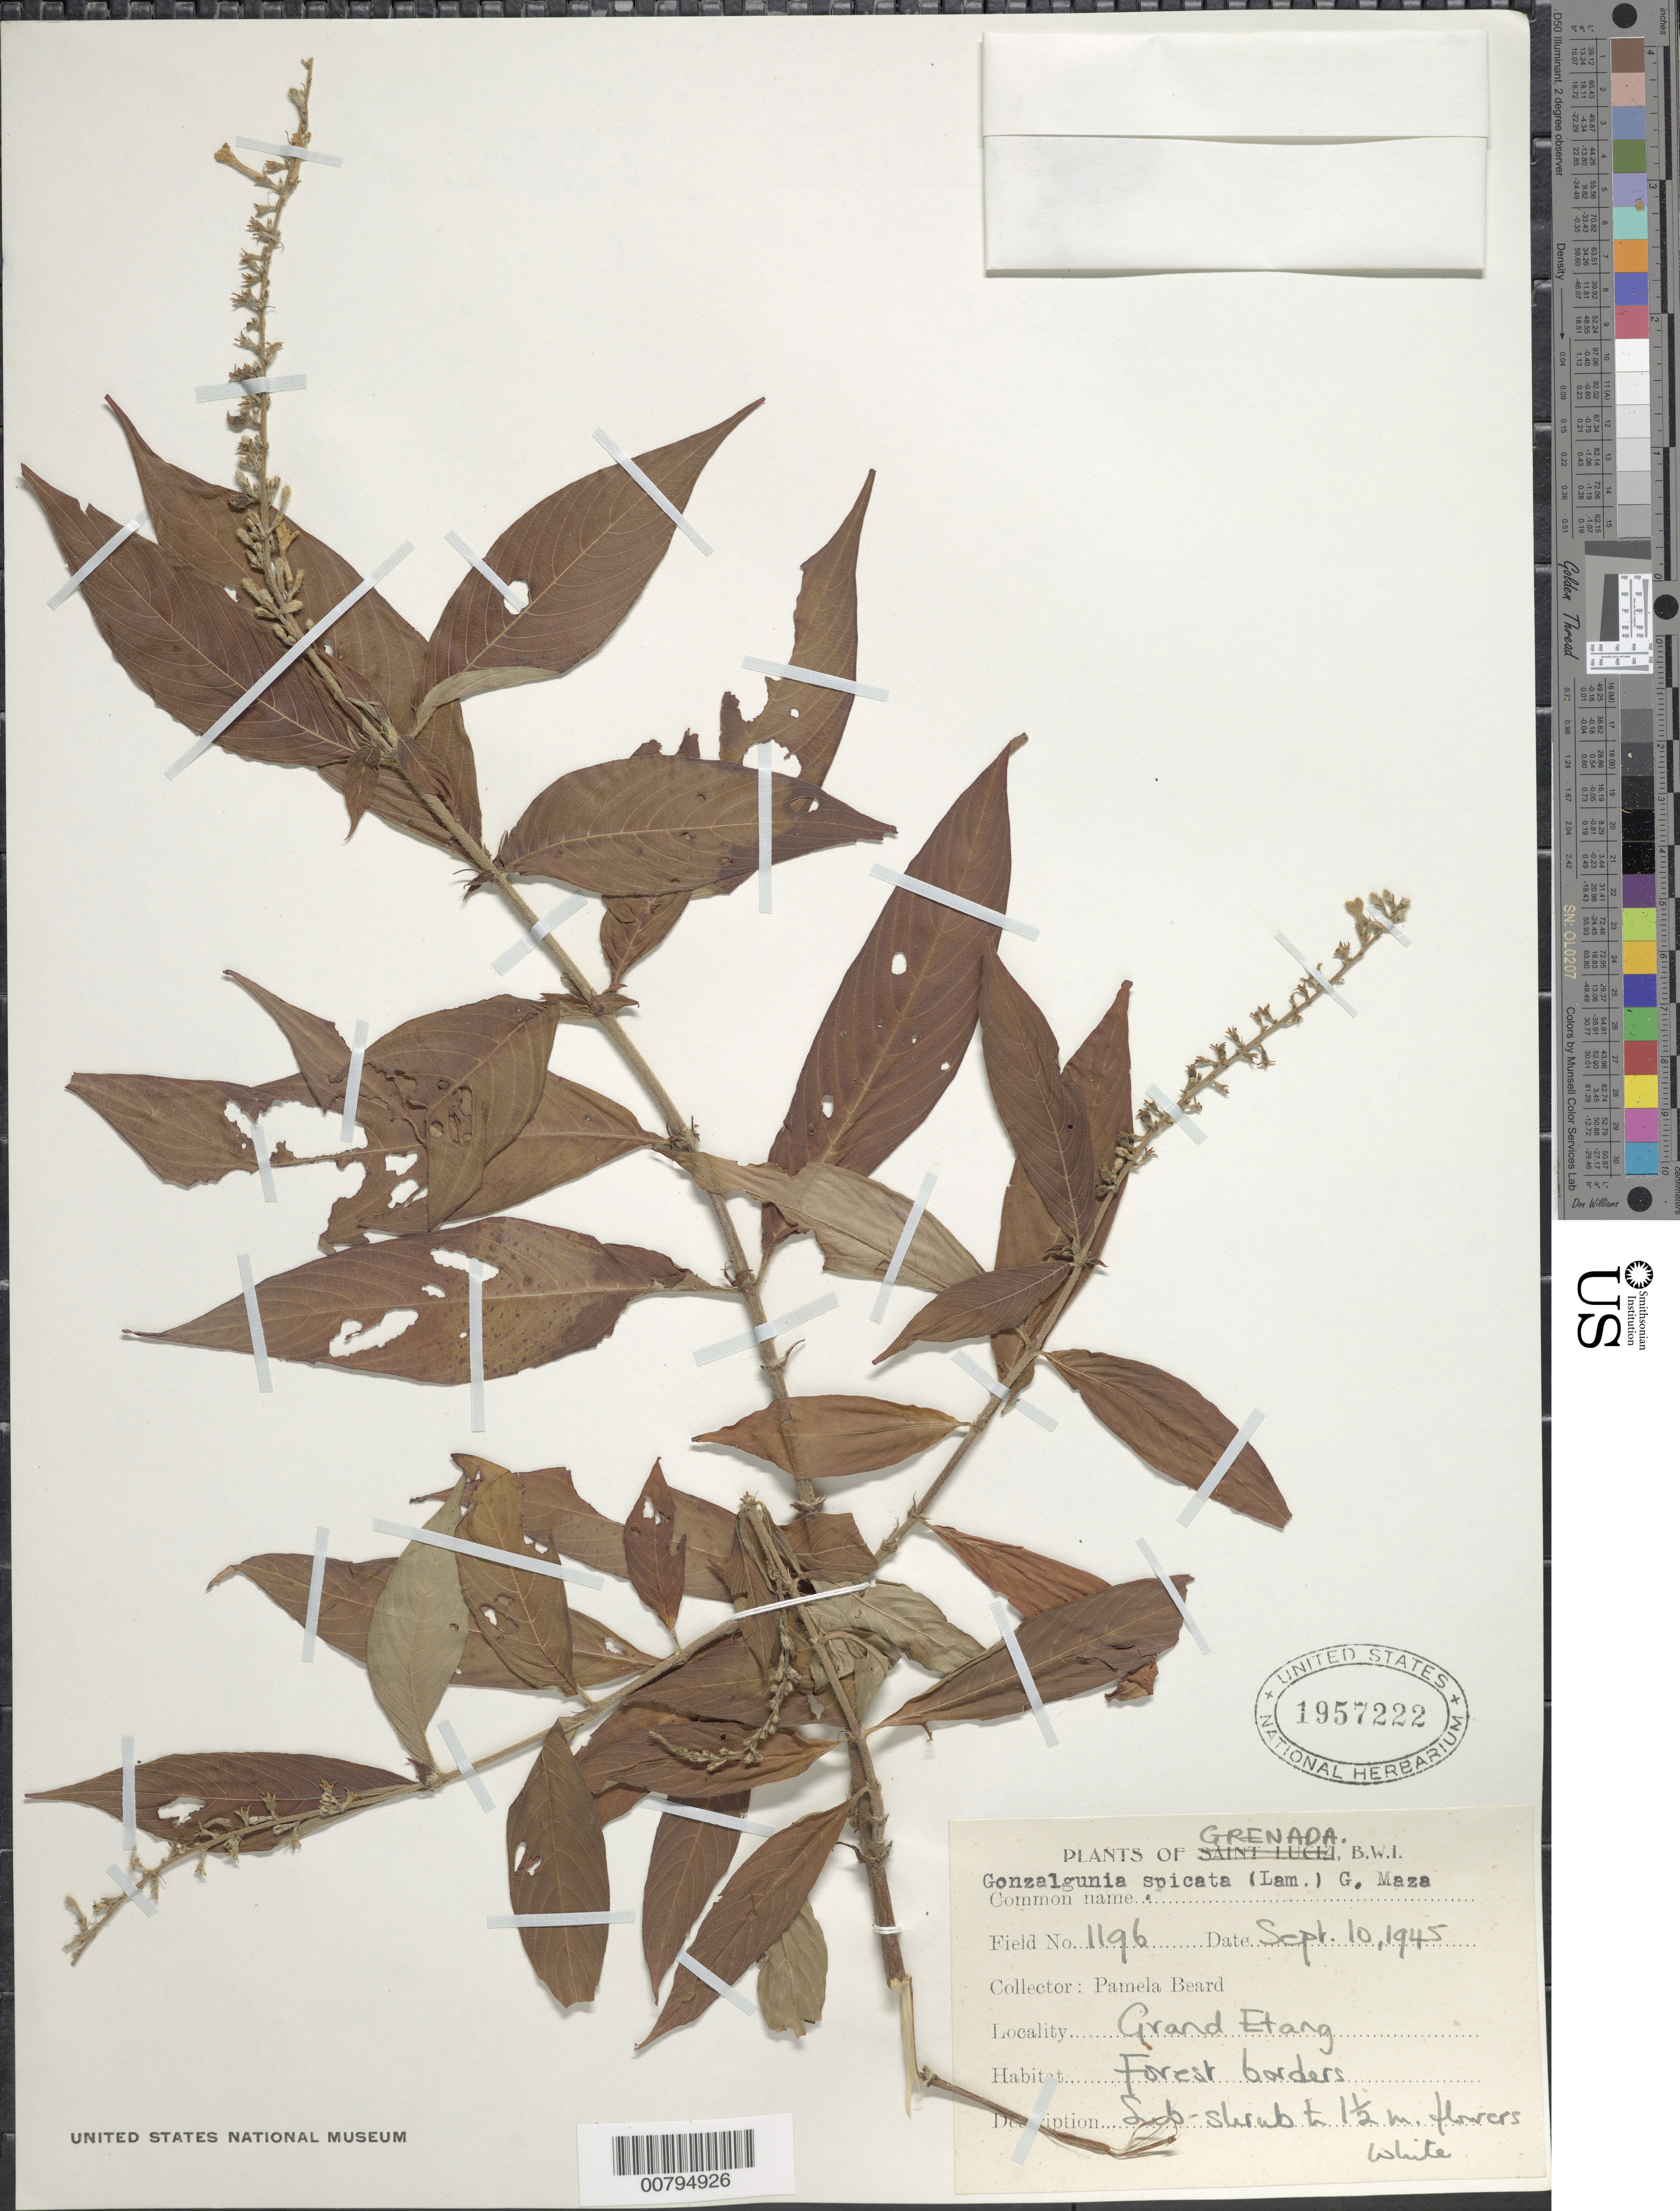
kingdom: Plantae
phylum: Tracheophyta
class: Magnoliopsida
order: Gentianales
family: Rubiaceae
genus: Gonzalagunia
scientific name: Gonzalagunia hirsuta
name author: Schum.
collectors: P. Beard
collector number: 1196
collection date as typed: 10 Sep 1945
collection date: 1945-09-10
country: Grenada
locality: Grand Etang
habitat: Forest borders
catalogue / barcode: US 1957222